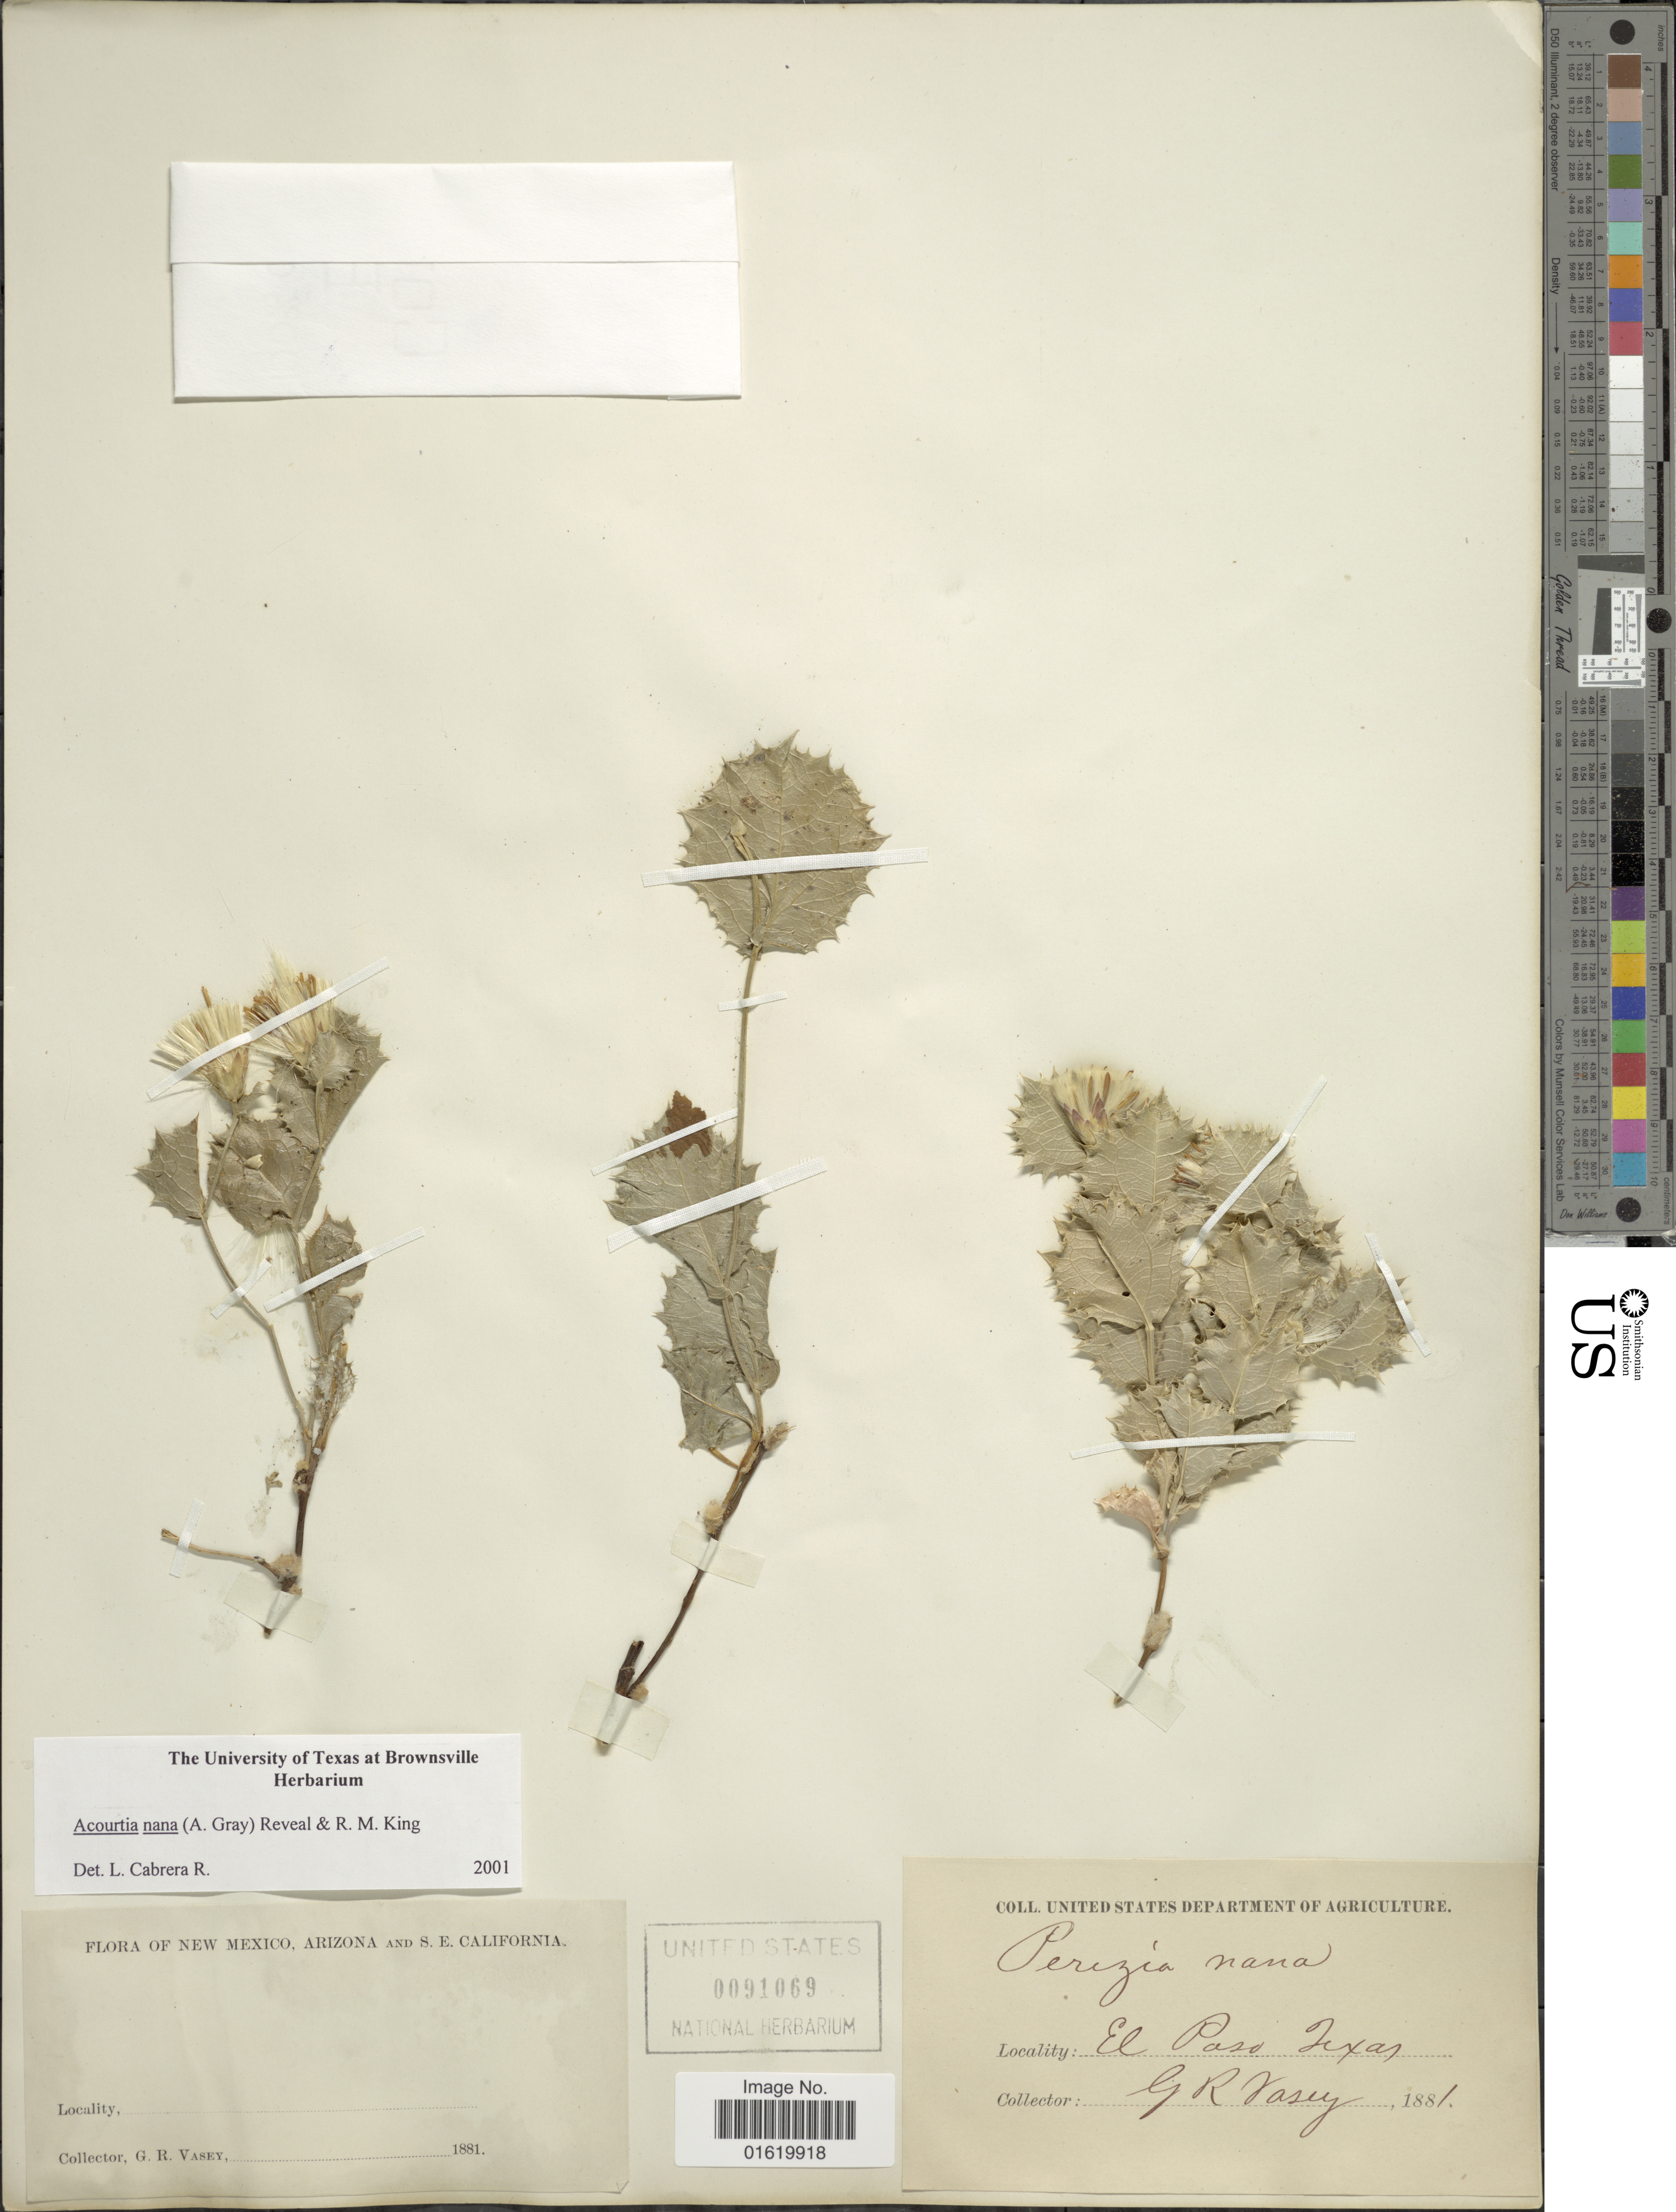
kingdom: Plantae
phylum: Tracheophyta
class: Magnoliopsida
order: Asterales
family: Asteraceae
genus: Acourtia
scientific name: Acourtia nana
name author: (A. Gray) Reveal & R.M. King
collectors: G. R. Vasey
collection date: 1881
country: United States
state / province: Texas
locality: El Paso.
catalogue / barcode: US 91069